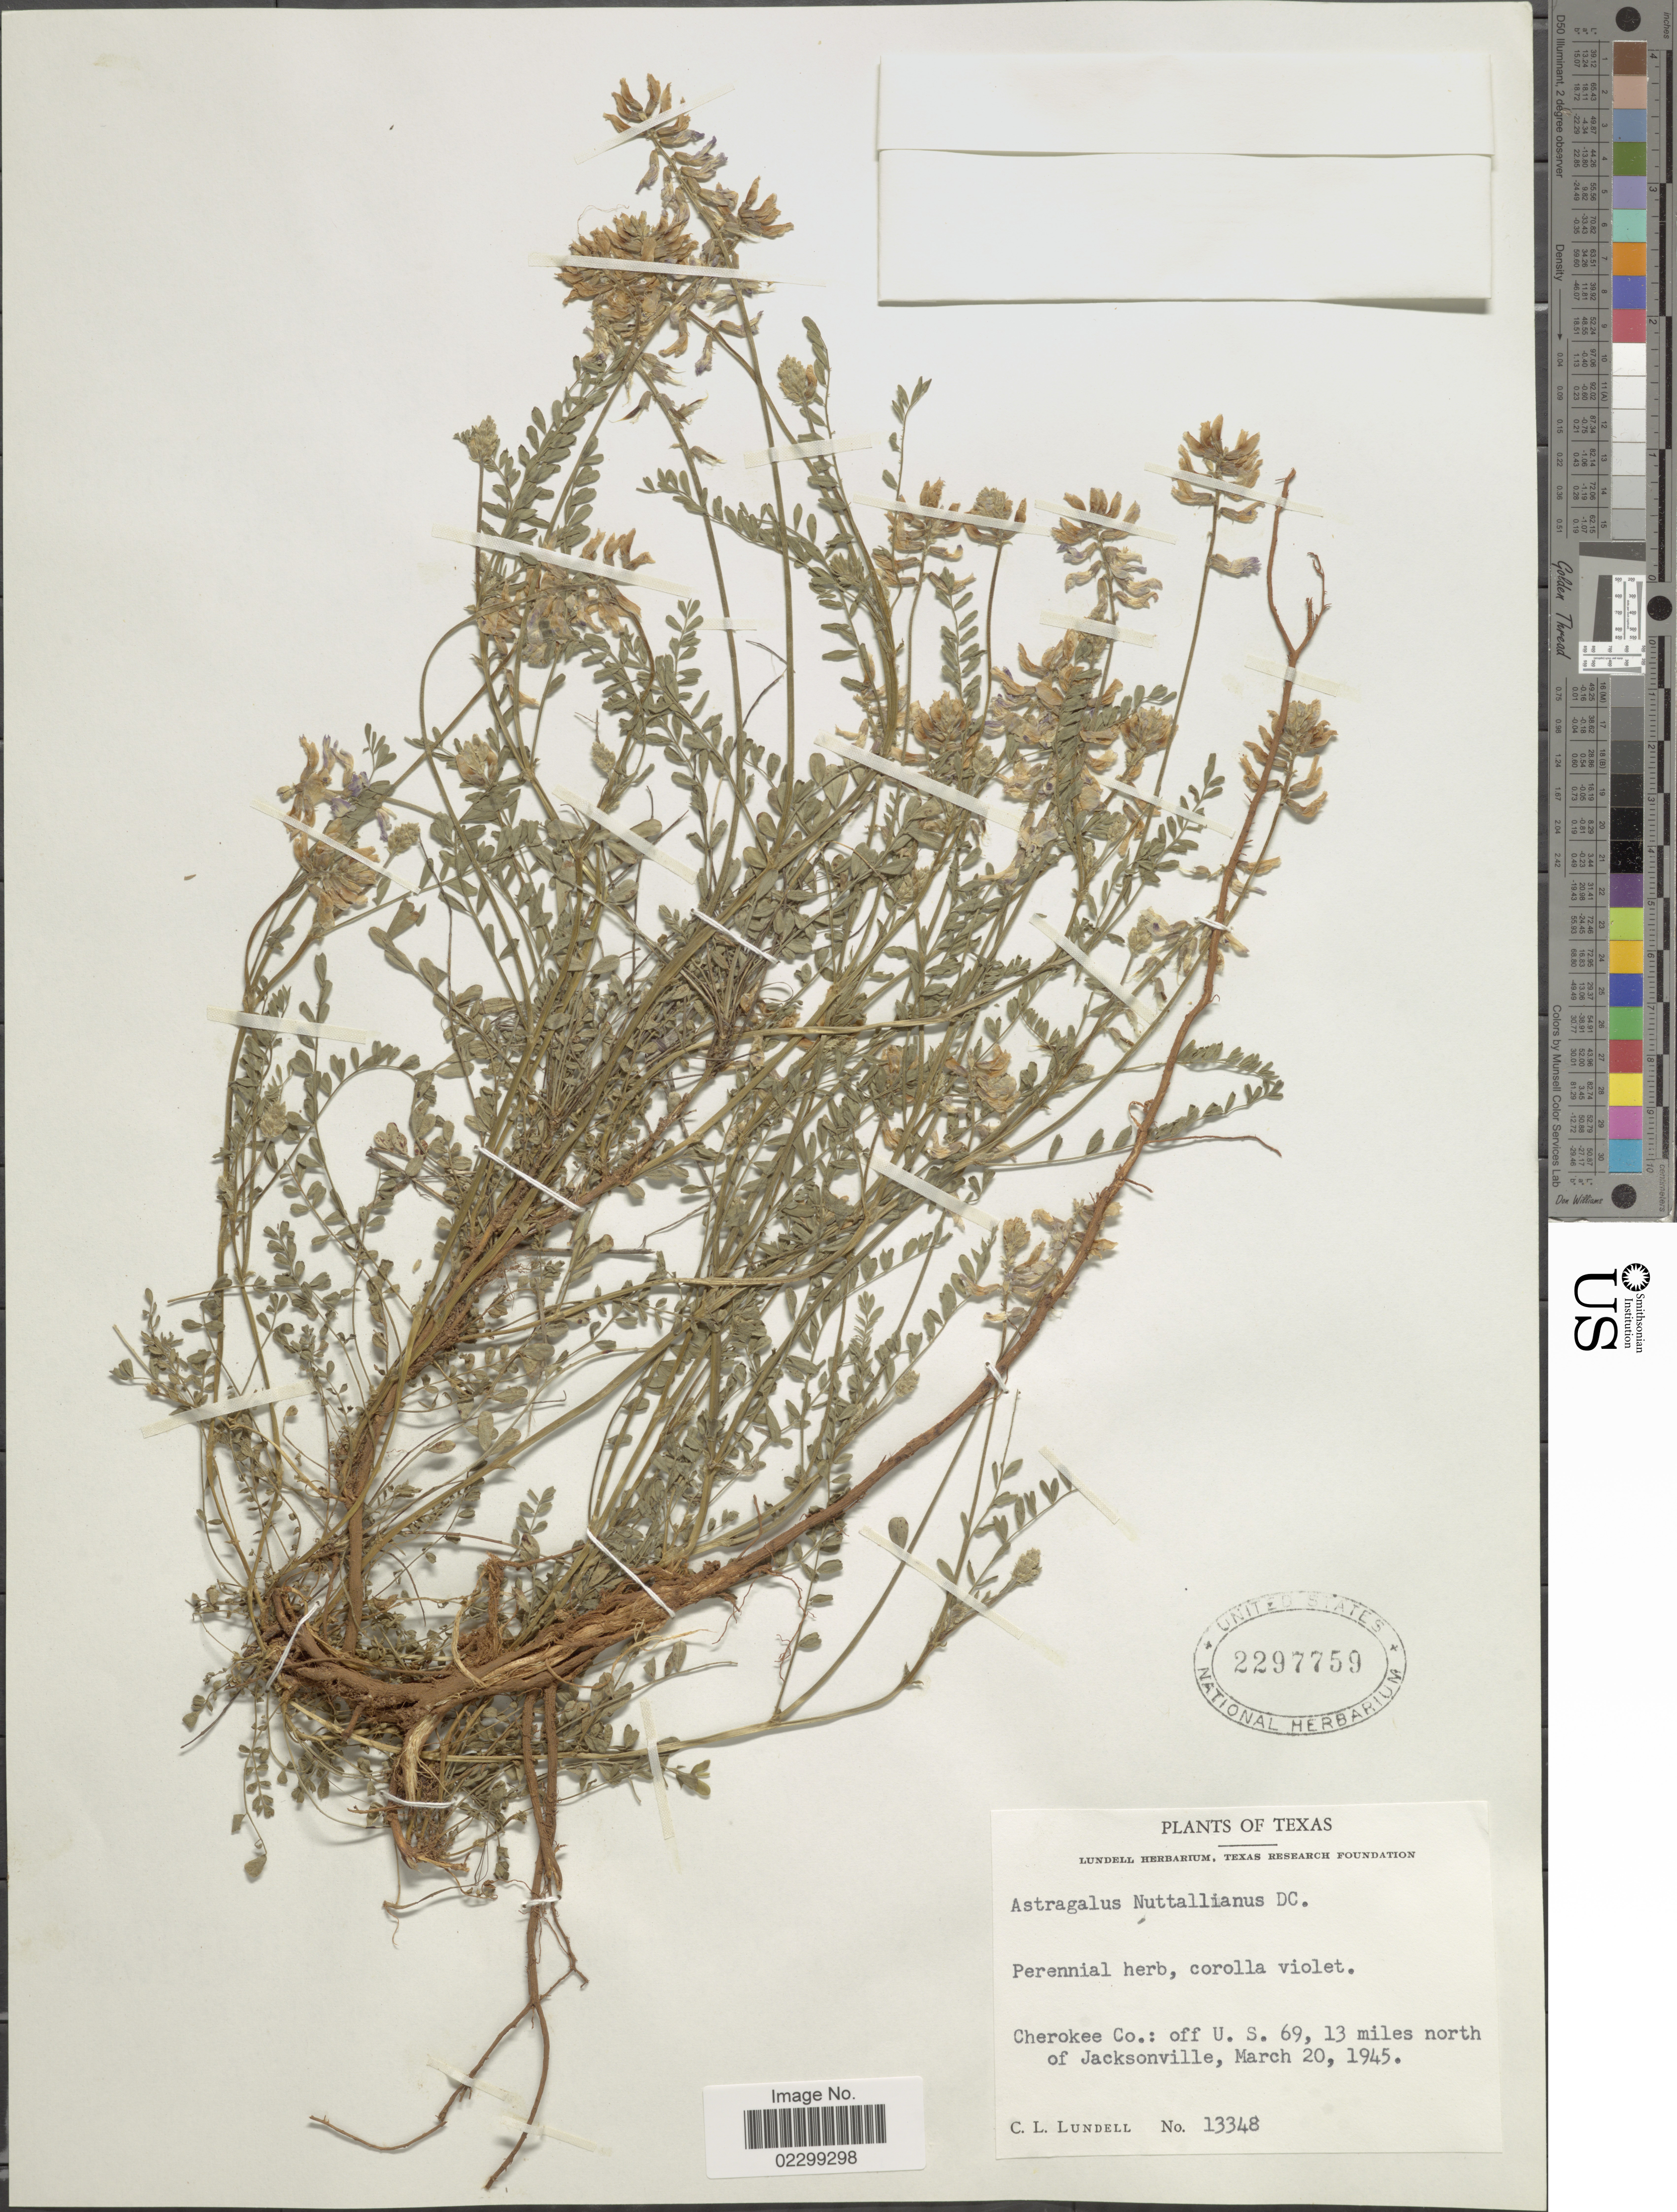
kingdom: Plantae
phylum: Tracheophyta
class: Magnoliopsida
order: Fabales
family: Fabaceae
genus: Astragalus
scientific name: Astragalus austrinus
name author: (Small) O.E. Schulz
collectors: C. L. Lundell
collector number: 13348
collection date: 1945-03-20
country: United States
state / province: Texas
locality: Cherokee Co.: off U.S. 69, 13 miles north of Jacksonville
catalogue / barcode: US 2297759